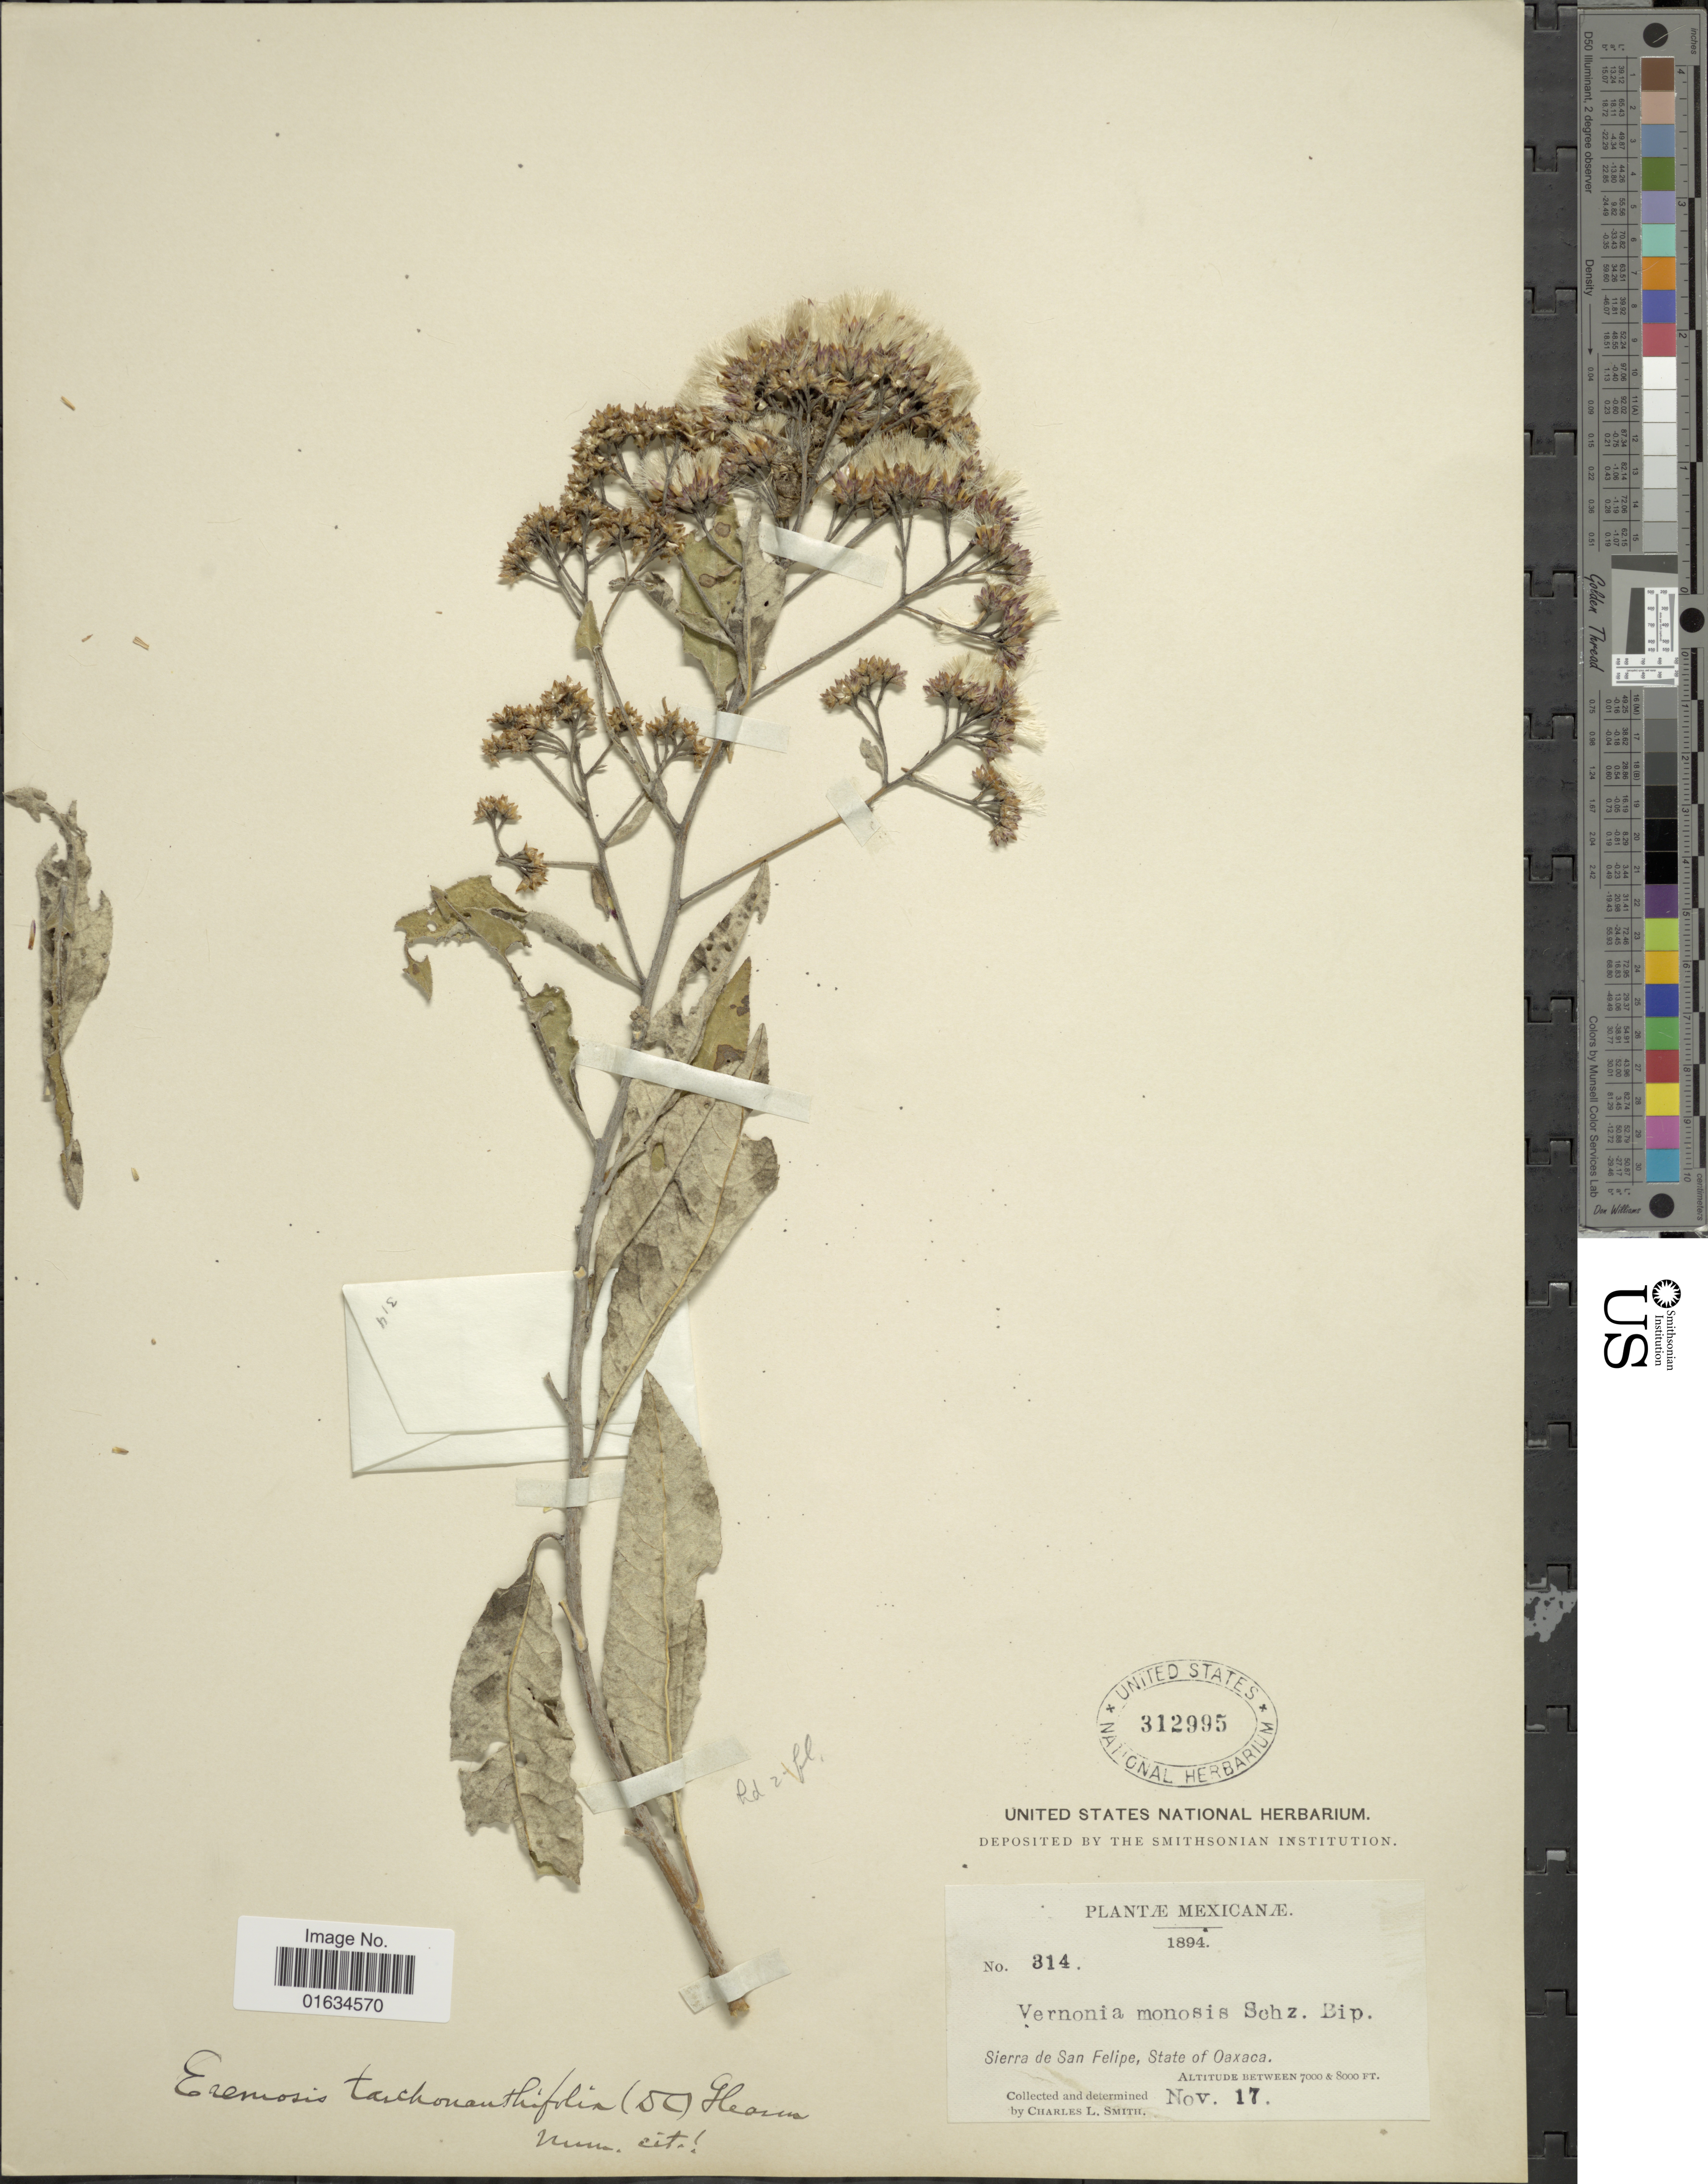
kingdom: Plantae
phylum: Tracheophyta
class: Magnoliopsida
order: Asterales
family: Asteraceae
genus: Eremosis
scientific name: Eremosis tarchonanthifolia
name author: (DC.) Gleason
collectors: C. L. Smith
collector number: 314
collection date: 1894-11-17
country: Mexico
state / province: Oaxaca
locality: Sierra de San Felipe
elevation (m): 2134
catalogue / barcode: US 312995